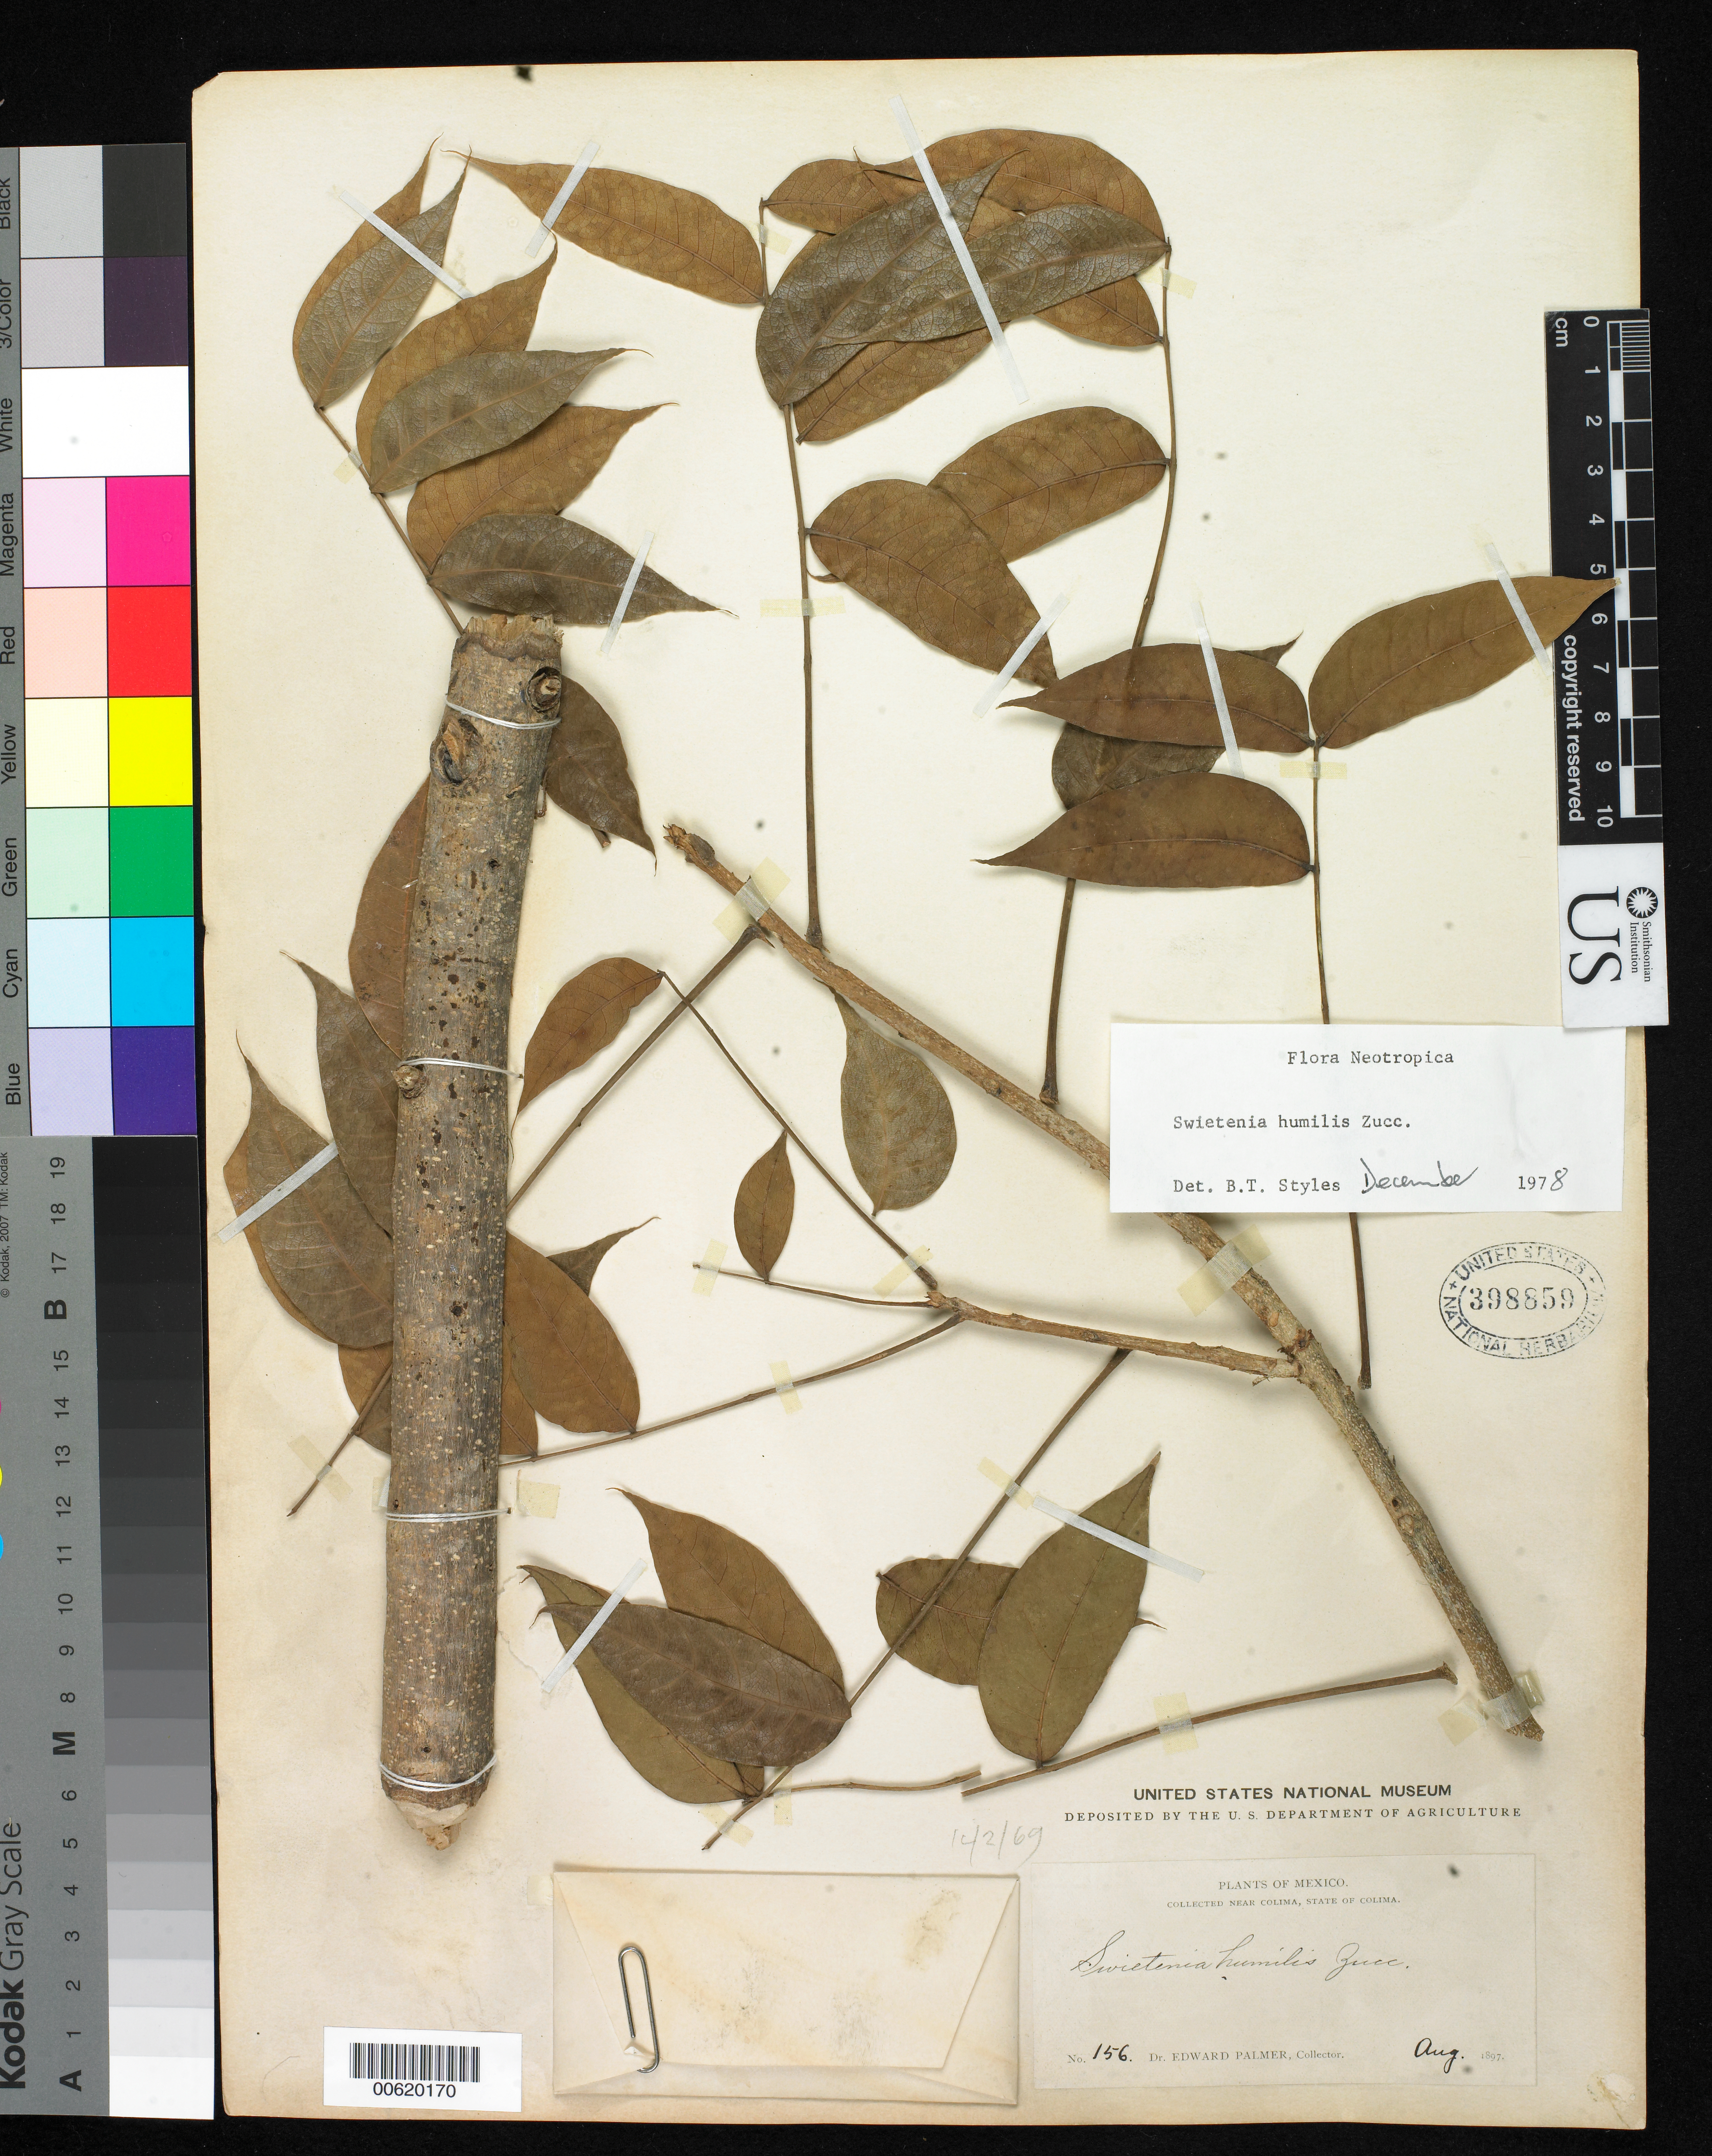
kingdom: Plantae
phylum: Tracheophyta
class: Magnoliopsida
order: Sapindales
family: Meliaceae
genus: Swietenia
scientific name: Swietenia humilis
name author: Zucc.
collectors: E. Palmer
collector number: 156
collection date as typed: Aug 1897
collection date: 1897-08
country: Mexico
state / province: Colima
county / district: Colima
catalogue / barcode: US 398859